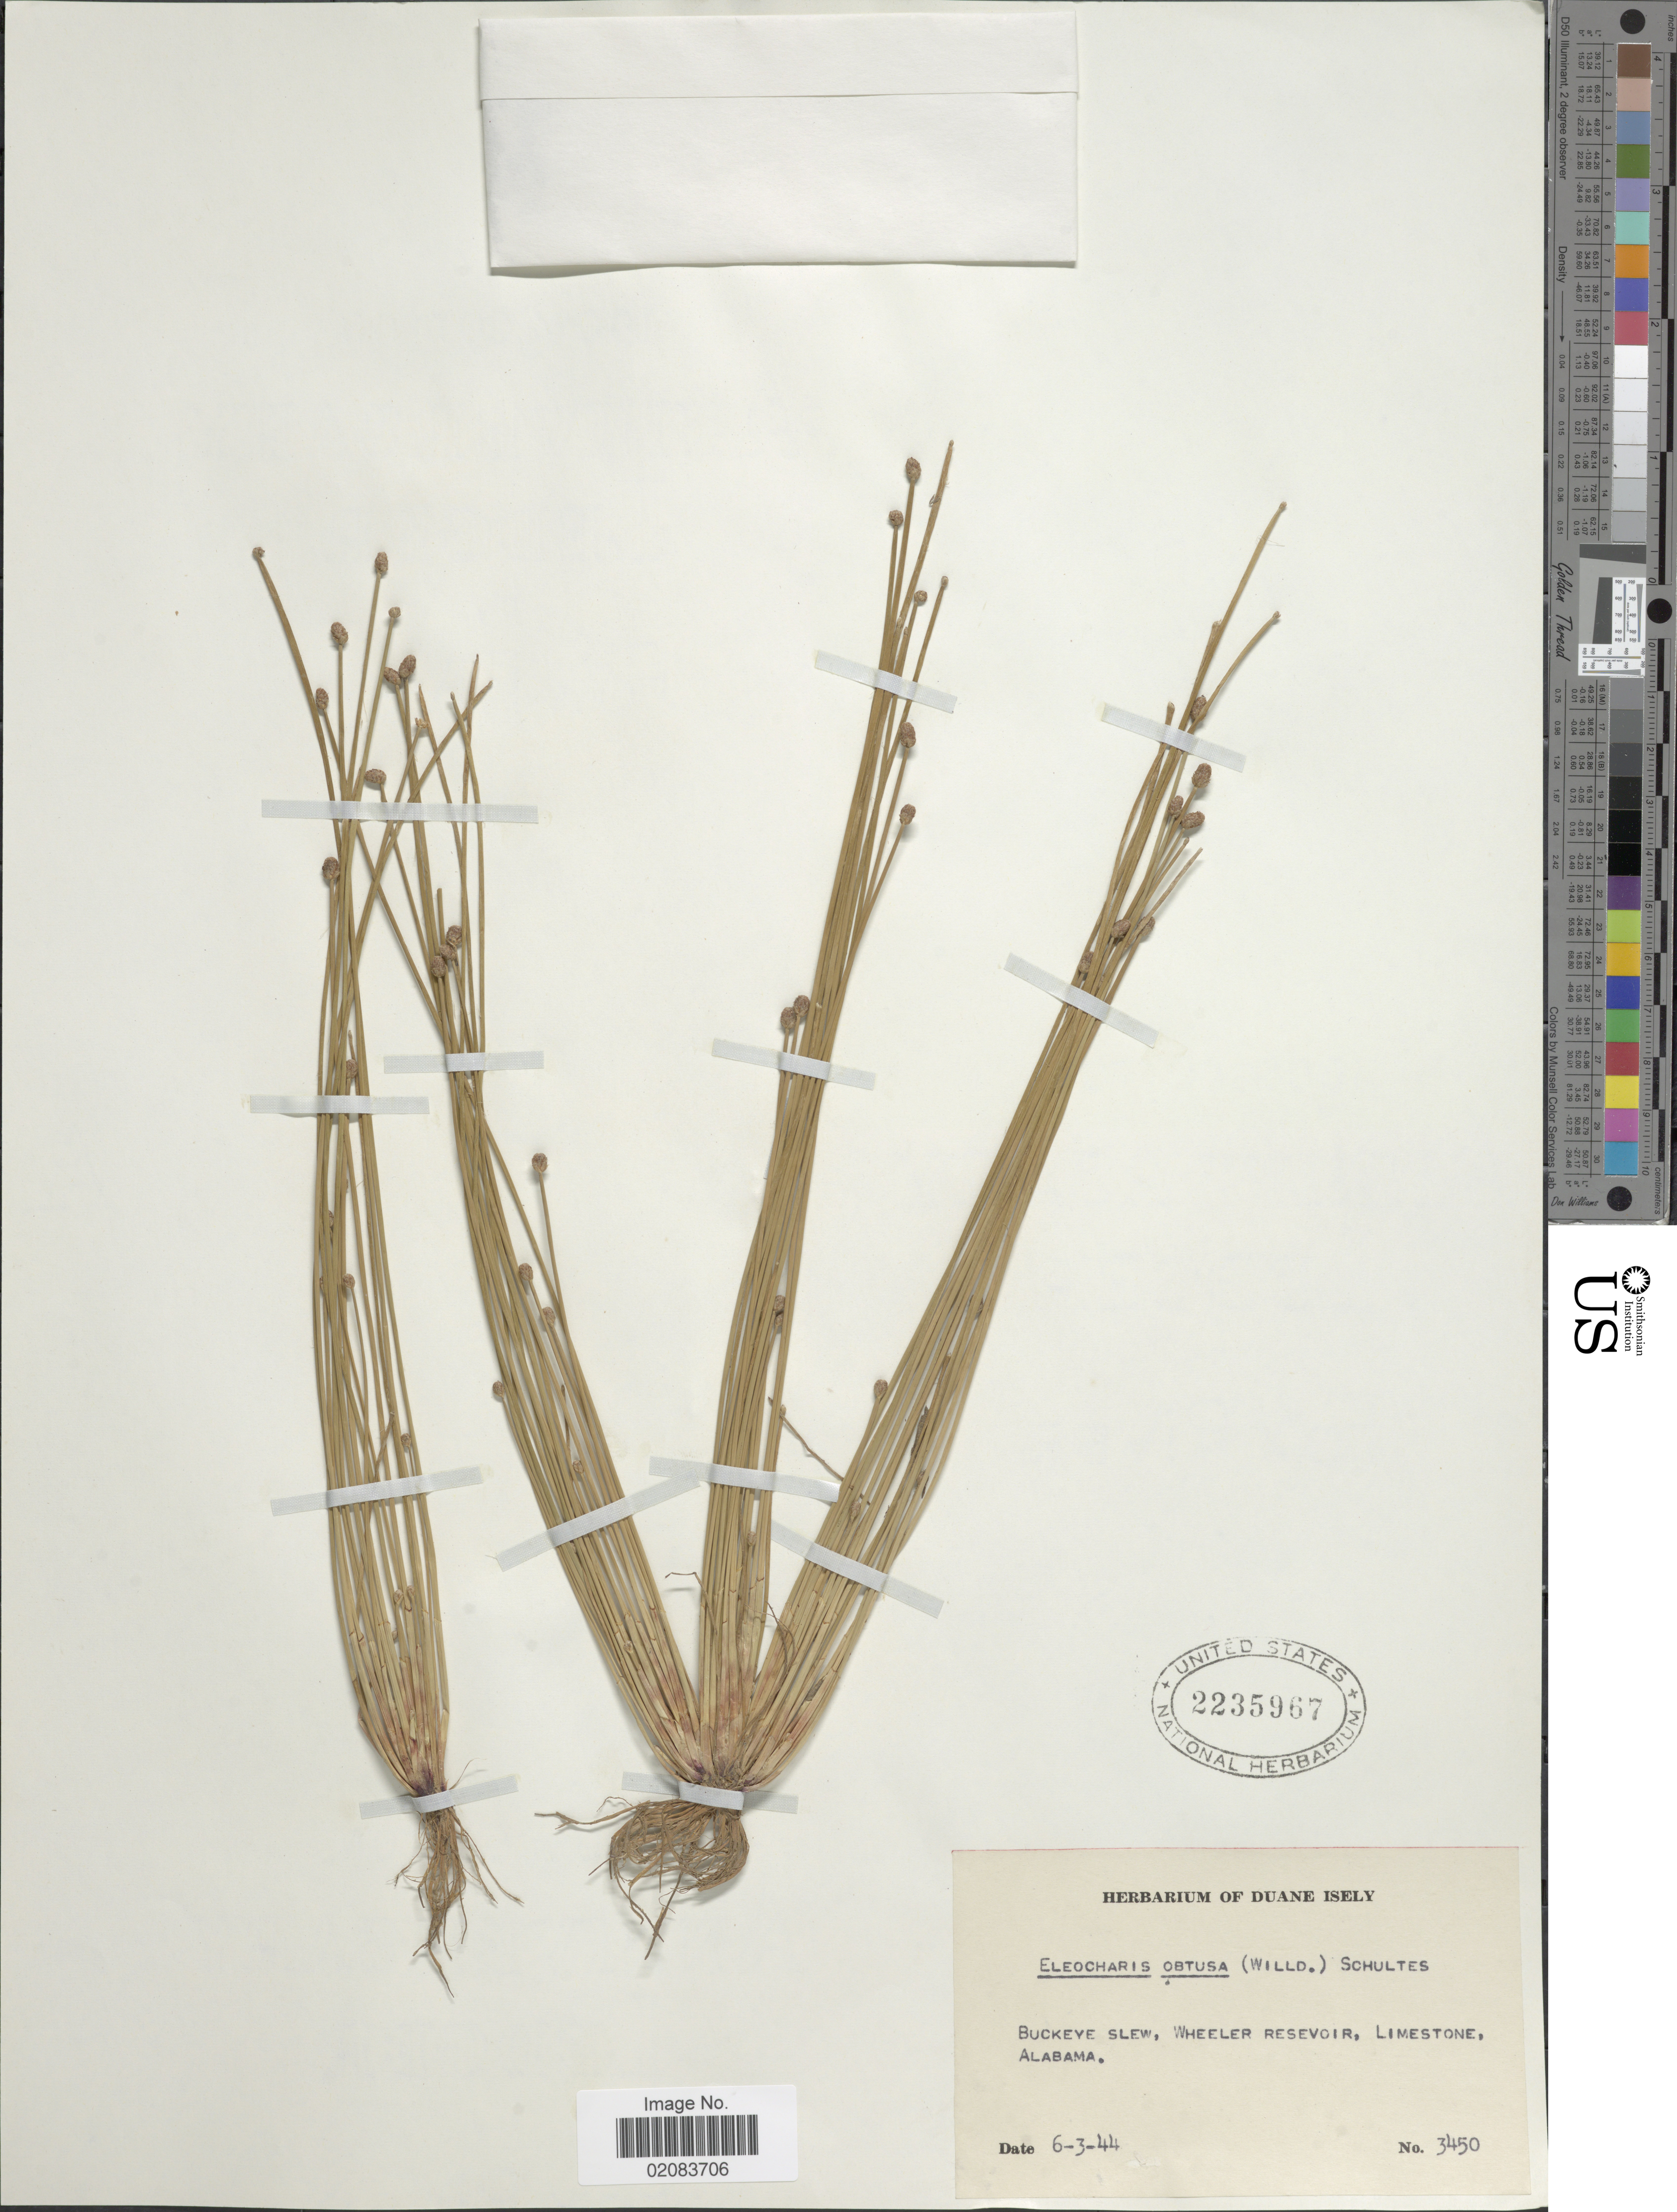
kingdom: Plantae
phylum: Tracheophyta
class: Liliopsida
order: Poales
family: Cyperaceae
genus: Eleocharis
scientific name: Eleocharis obtusa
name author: (Willd.) Schult.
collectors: ex. herb. Duane Isely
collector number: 3450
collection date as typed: Transcribed d/m/y: 3/6/44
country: United States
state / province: Alabama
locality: Buckeye Slew, Wheeler Reservoir, Limestone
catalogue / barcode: US 2235967